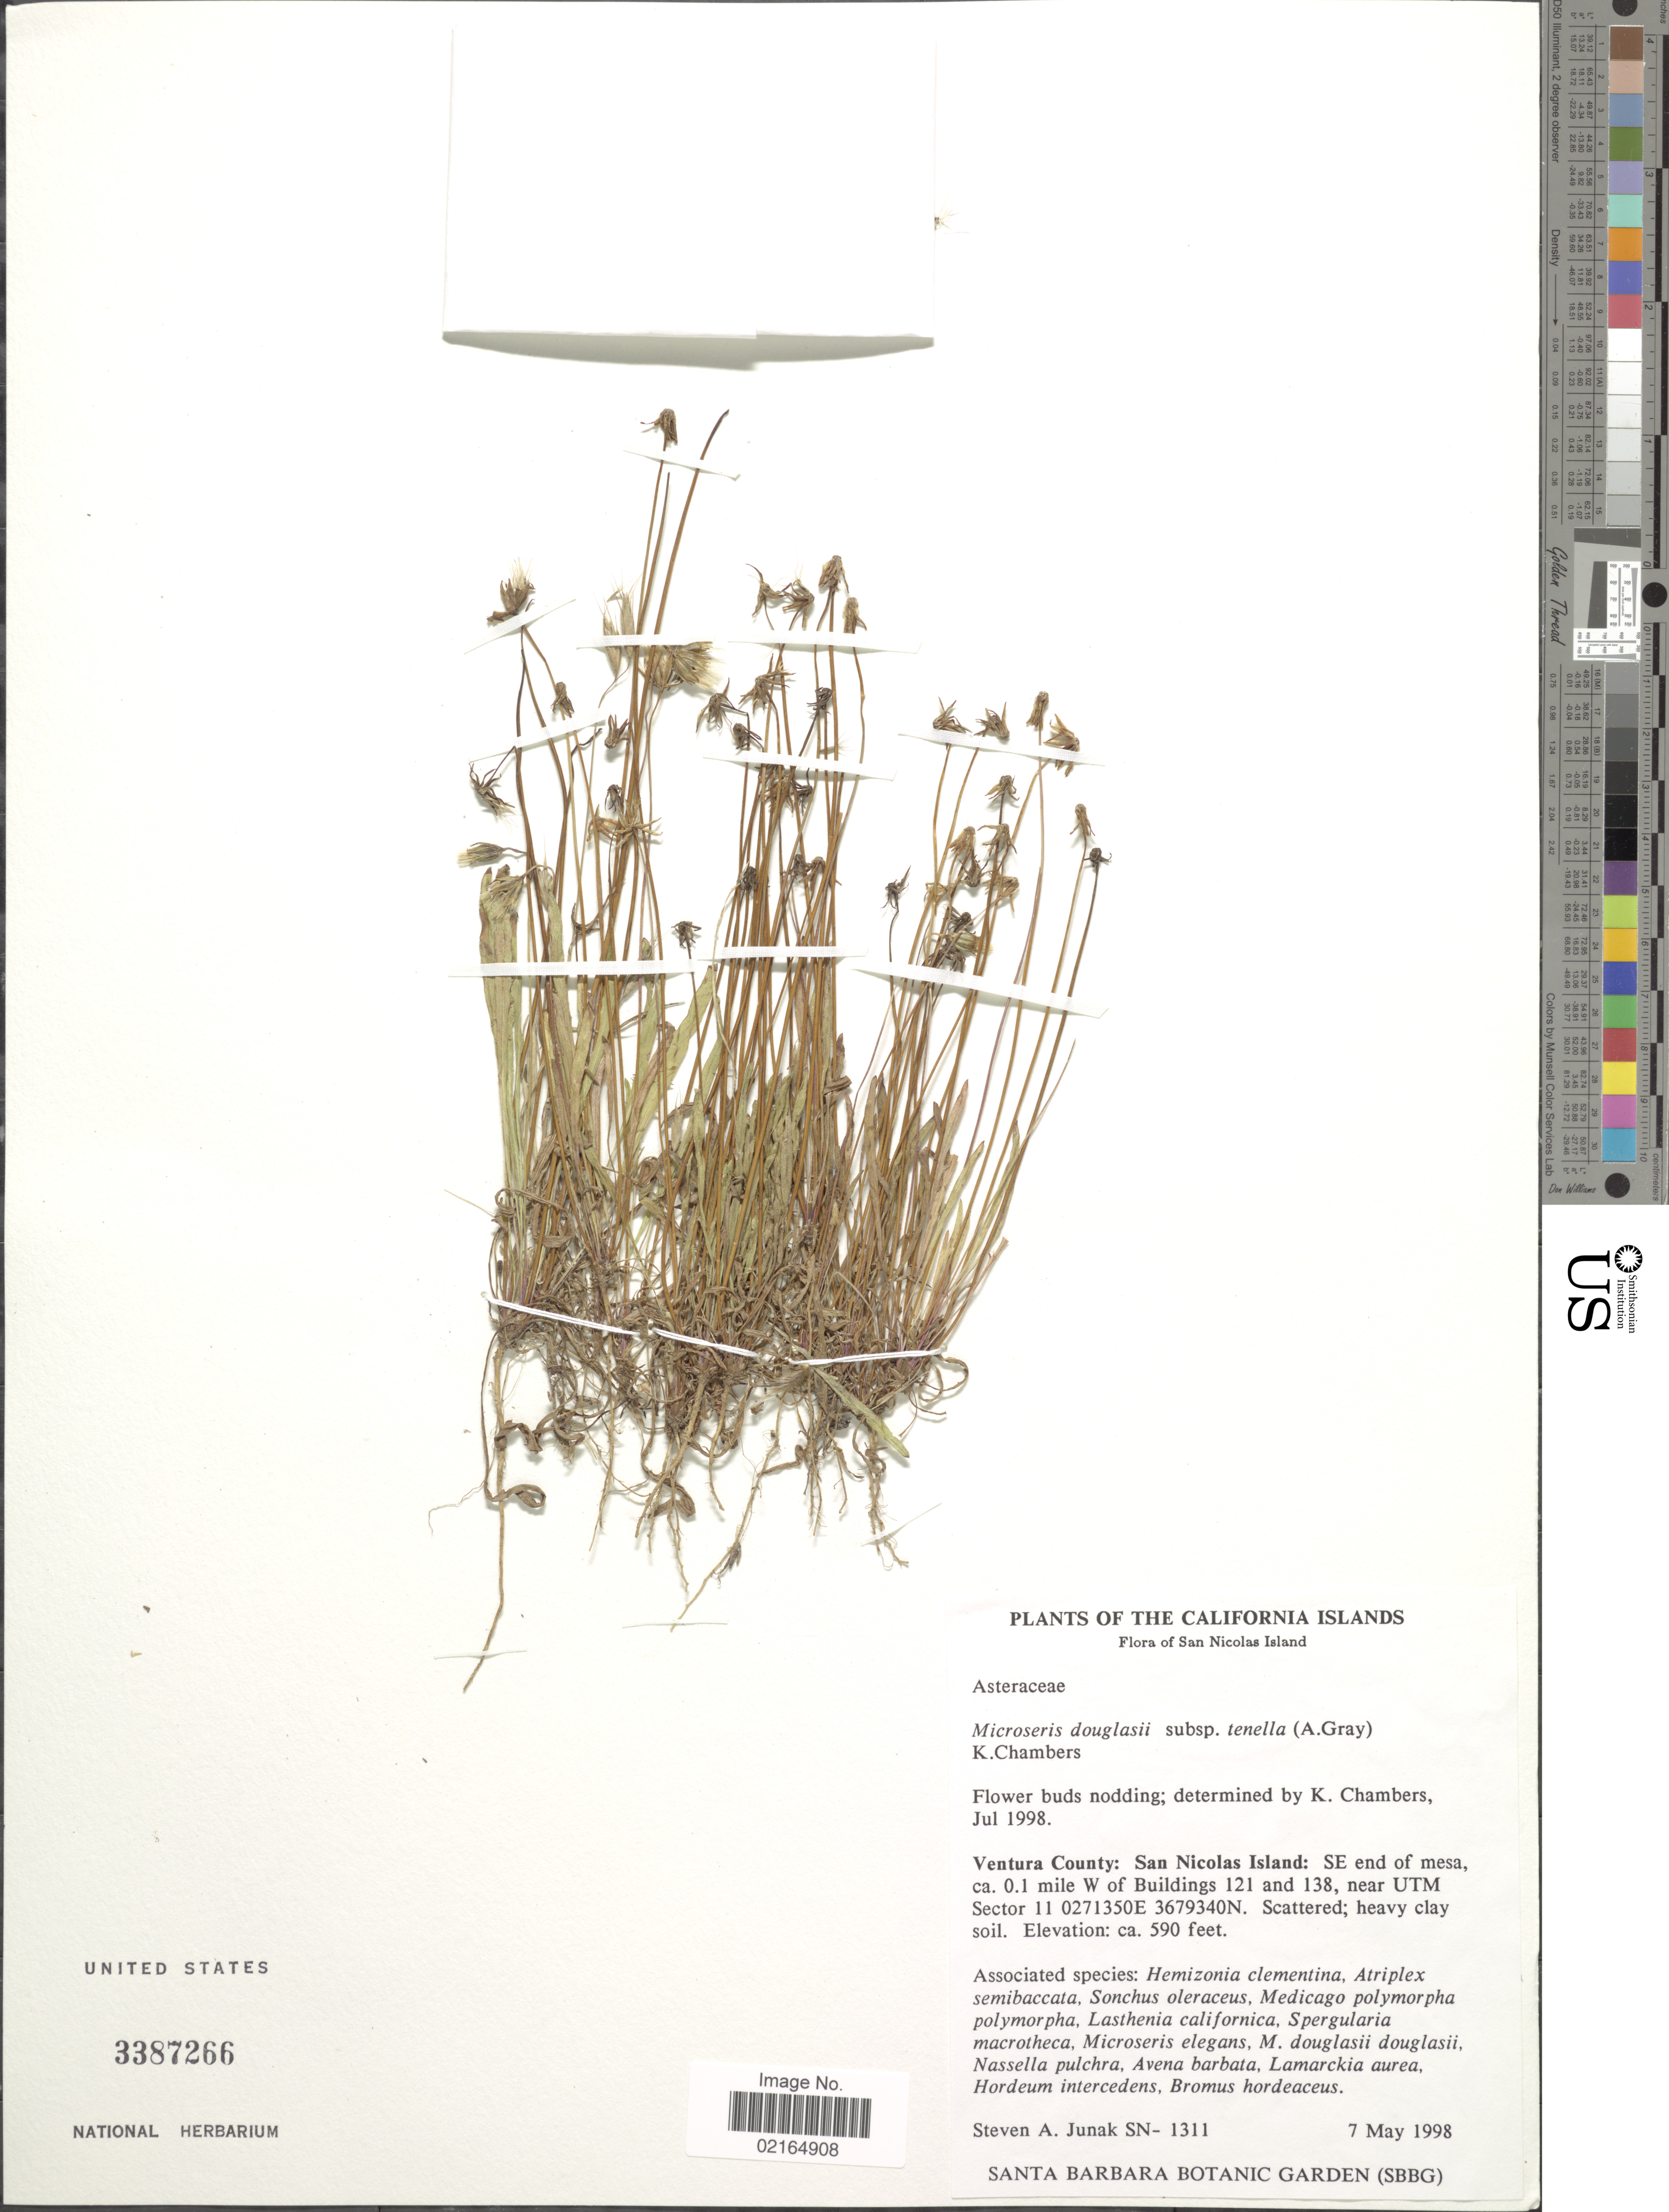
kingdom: Plantae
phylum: Tracheophyta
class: Magnoliopsida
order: Asterales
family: Asteraceae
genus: Microseris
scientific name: Microseris douglasii subsp. tenella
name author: (A. Gray) K.L. Chambers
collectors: S. Junak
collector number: SN-1311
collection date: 1998-05-07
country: United States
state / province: California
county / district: Ventura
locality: The California Islands, San Nicolas Island, Ventura County: San Nicolas Island: SE end of mesa, ca. 0.1 mile W of Buildings 121 and 138, near UTM Sector 11.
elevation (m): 180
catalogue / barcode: US 3387266